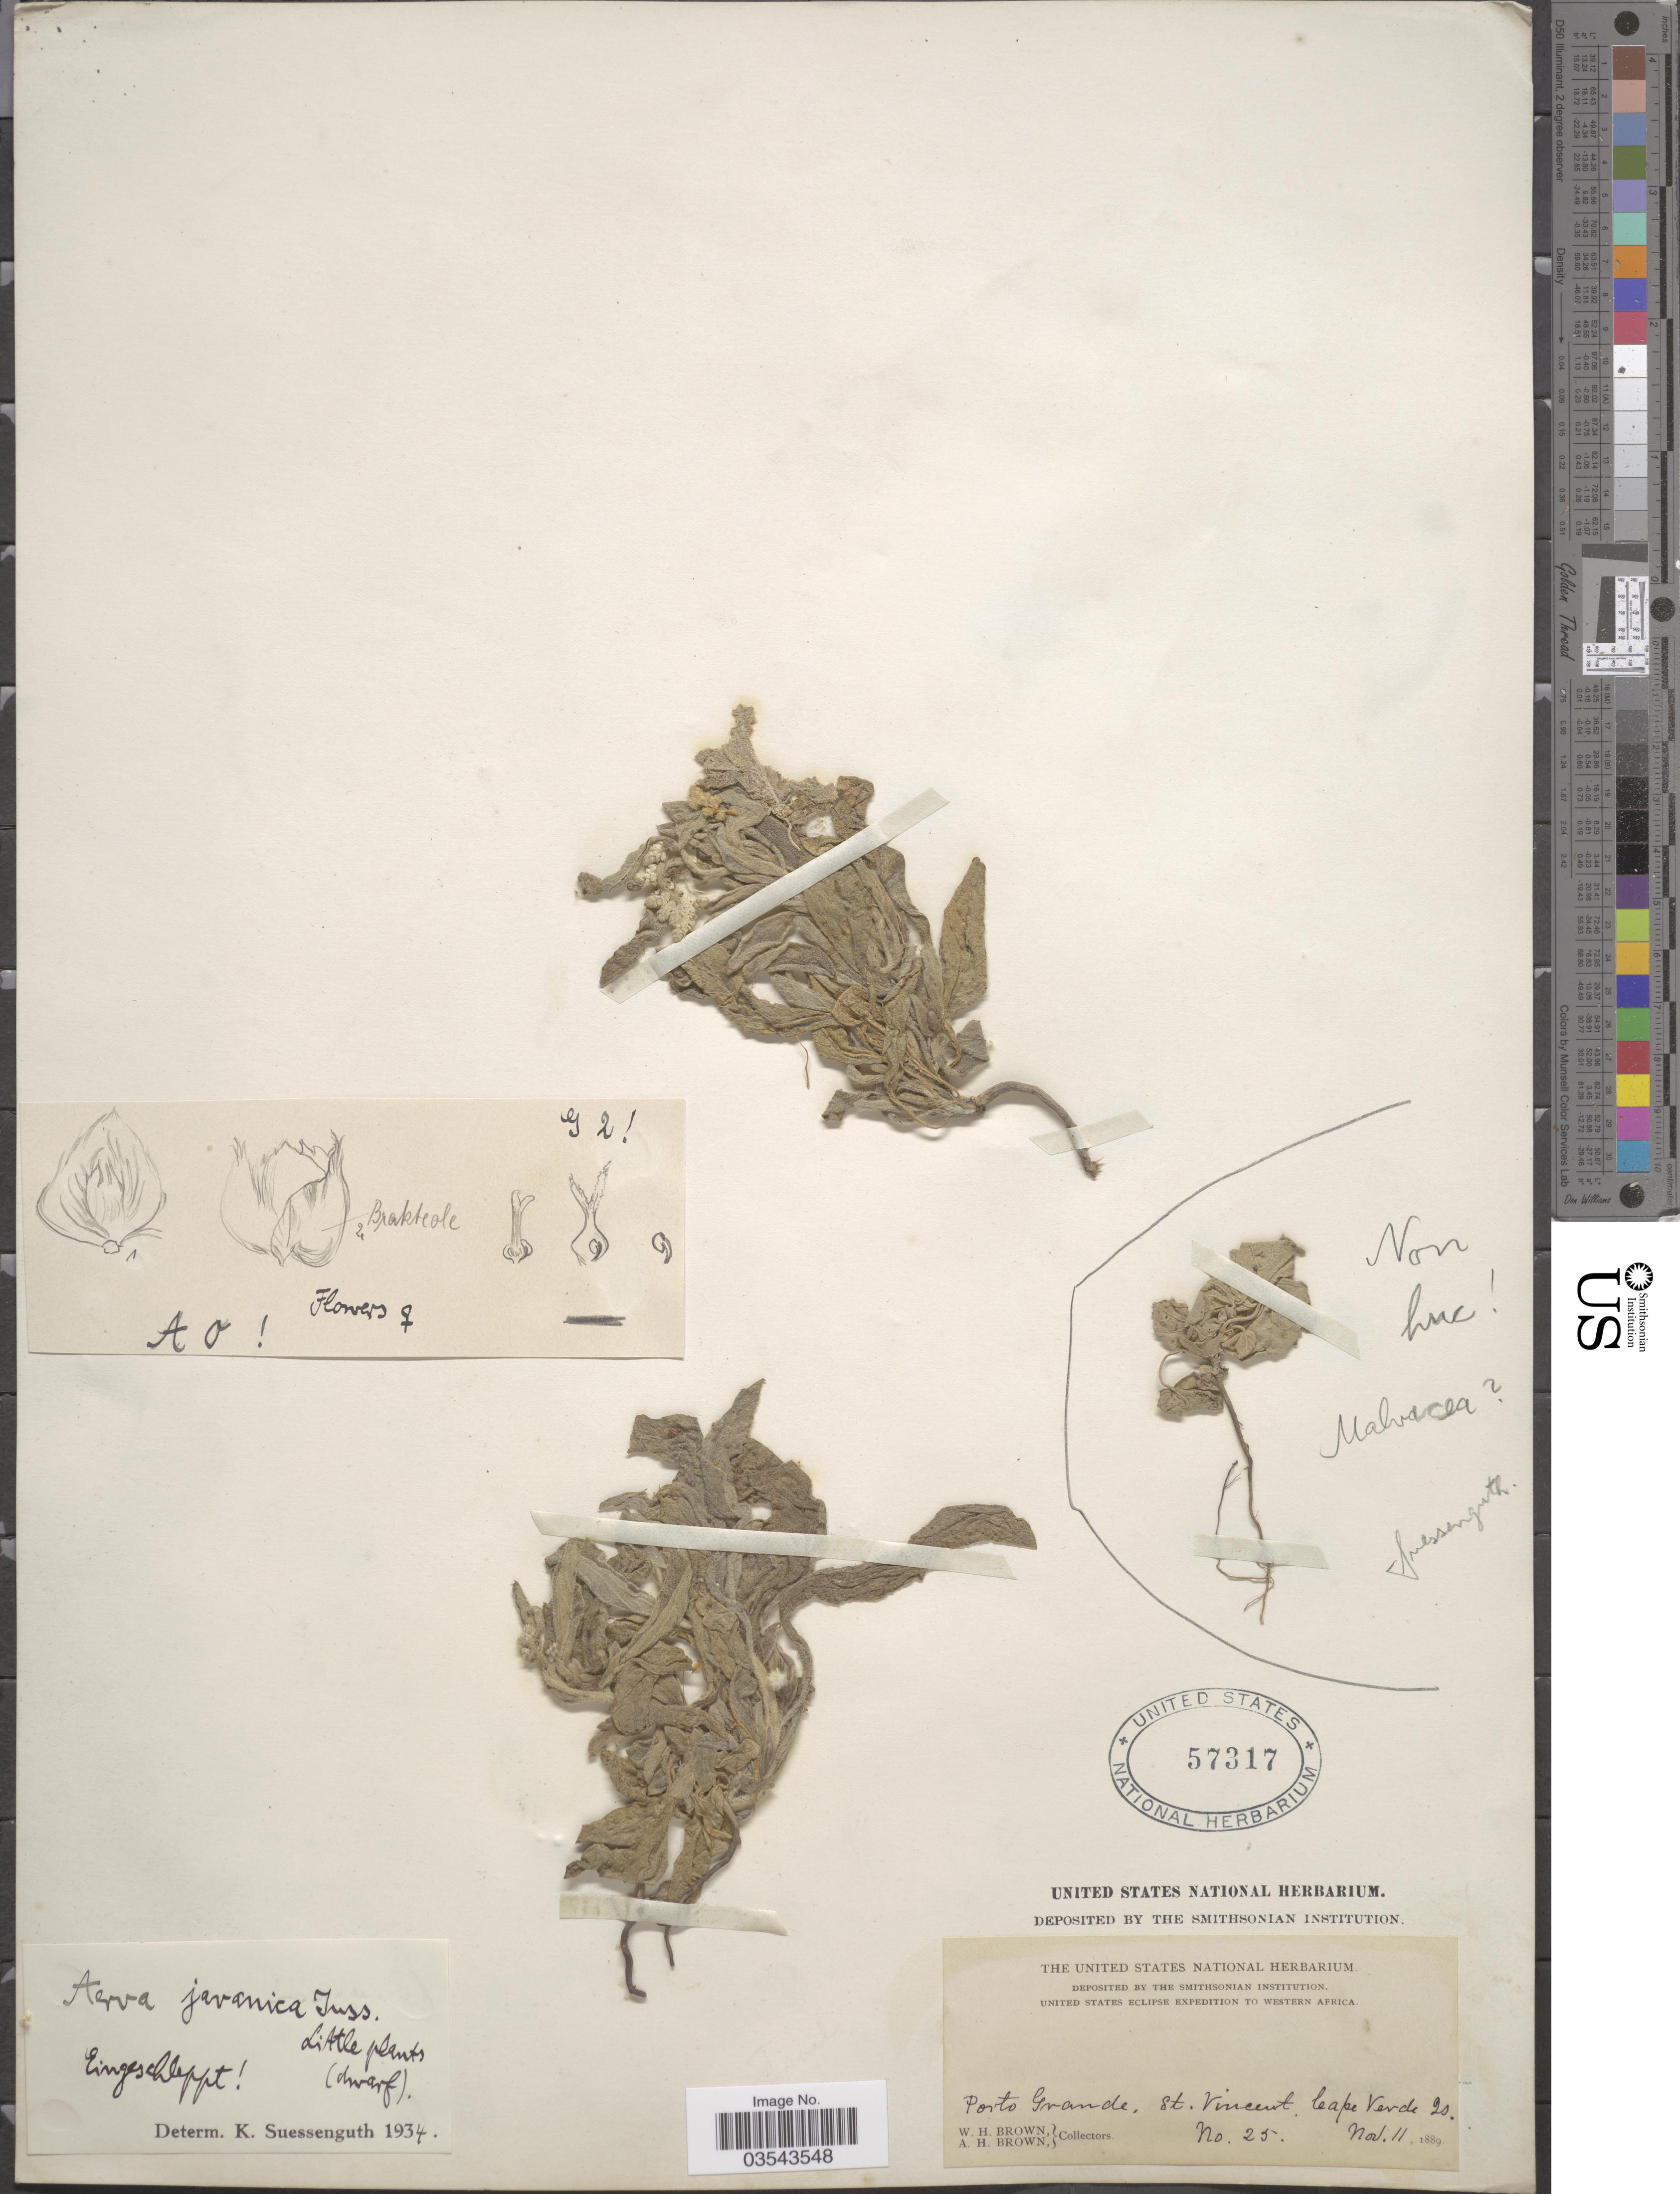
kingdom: Plantae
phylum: Tracheophyta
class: Magnoliopsida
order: Caryophyllales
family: Amaranthaceae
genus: Aerva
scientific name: Aerva javanica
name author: (Burm. f.) Juss. ex Schult.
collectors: W. H. Brown & A. H. Brown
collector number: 25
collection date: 1889-11-11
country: Cape Verde Islands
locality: Western Africa. Porto Grande, St. Vincent, Cape Verde Is.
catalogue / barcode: US 57317